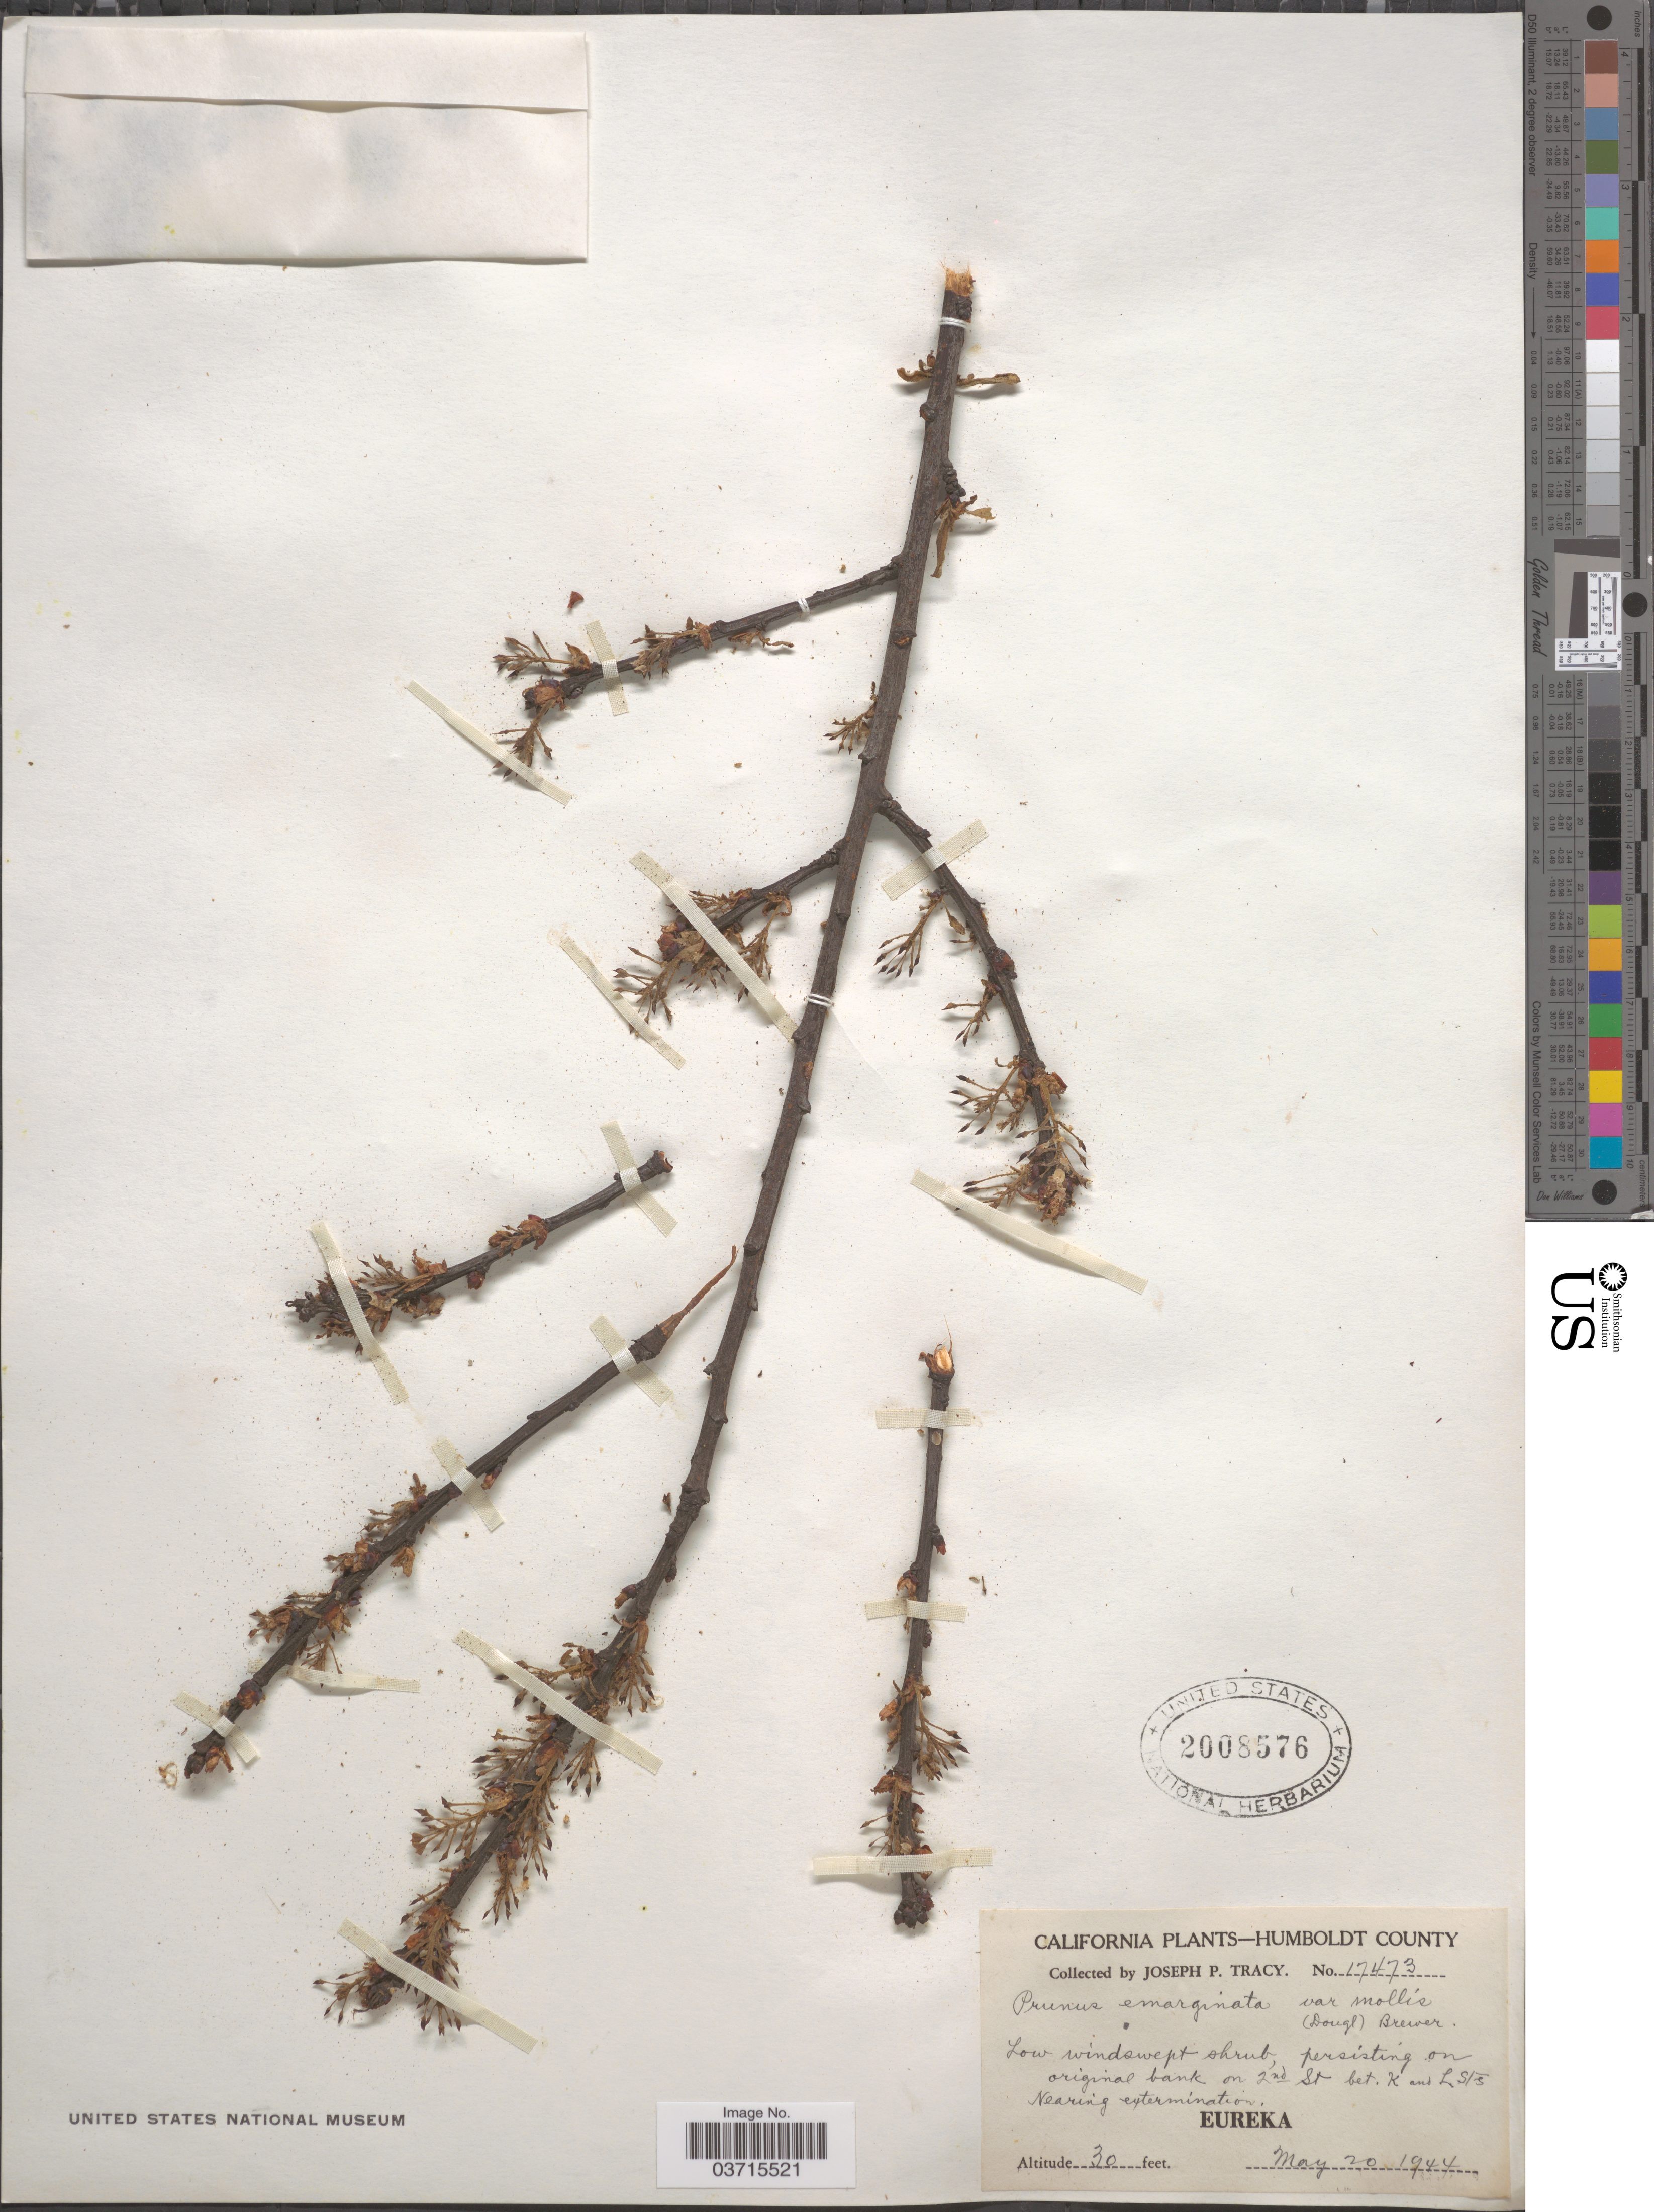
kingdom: Plantae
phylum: Tracheophyta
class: Magnoliopsida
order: Rosales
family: Rosaceae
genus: Prunus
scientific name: Prunus emarginata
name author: (Douglas ex Hook.) Eaton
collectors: J. Tracy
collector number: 17473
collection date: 1944-05-20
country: United States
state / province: California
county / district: Humboldt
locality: Humboldt County. On original bank on 2nd St bet. K and L S/5. Eureka.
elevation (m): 9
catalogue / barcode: US 2008576